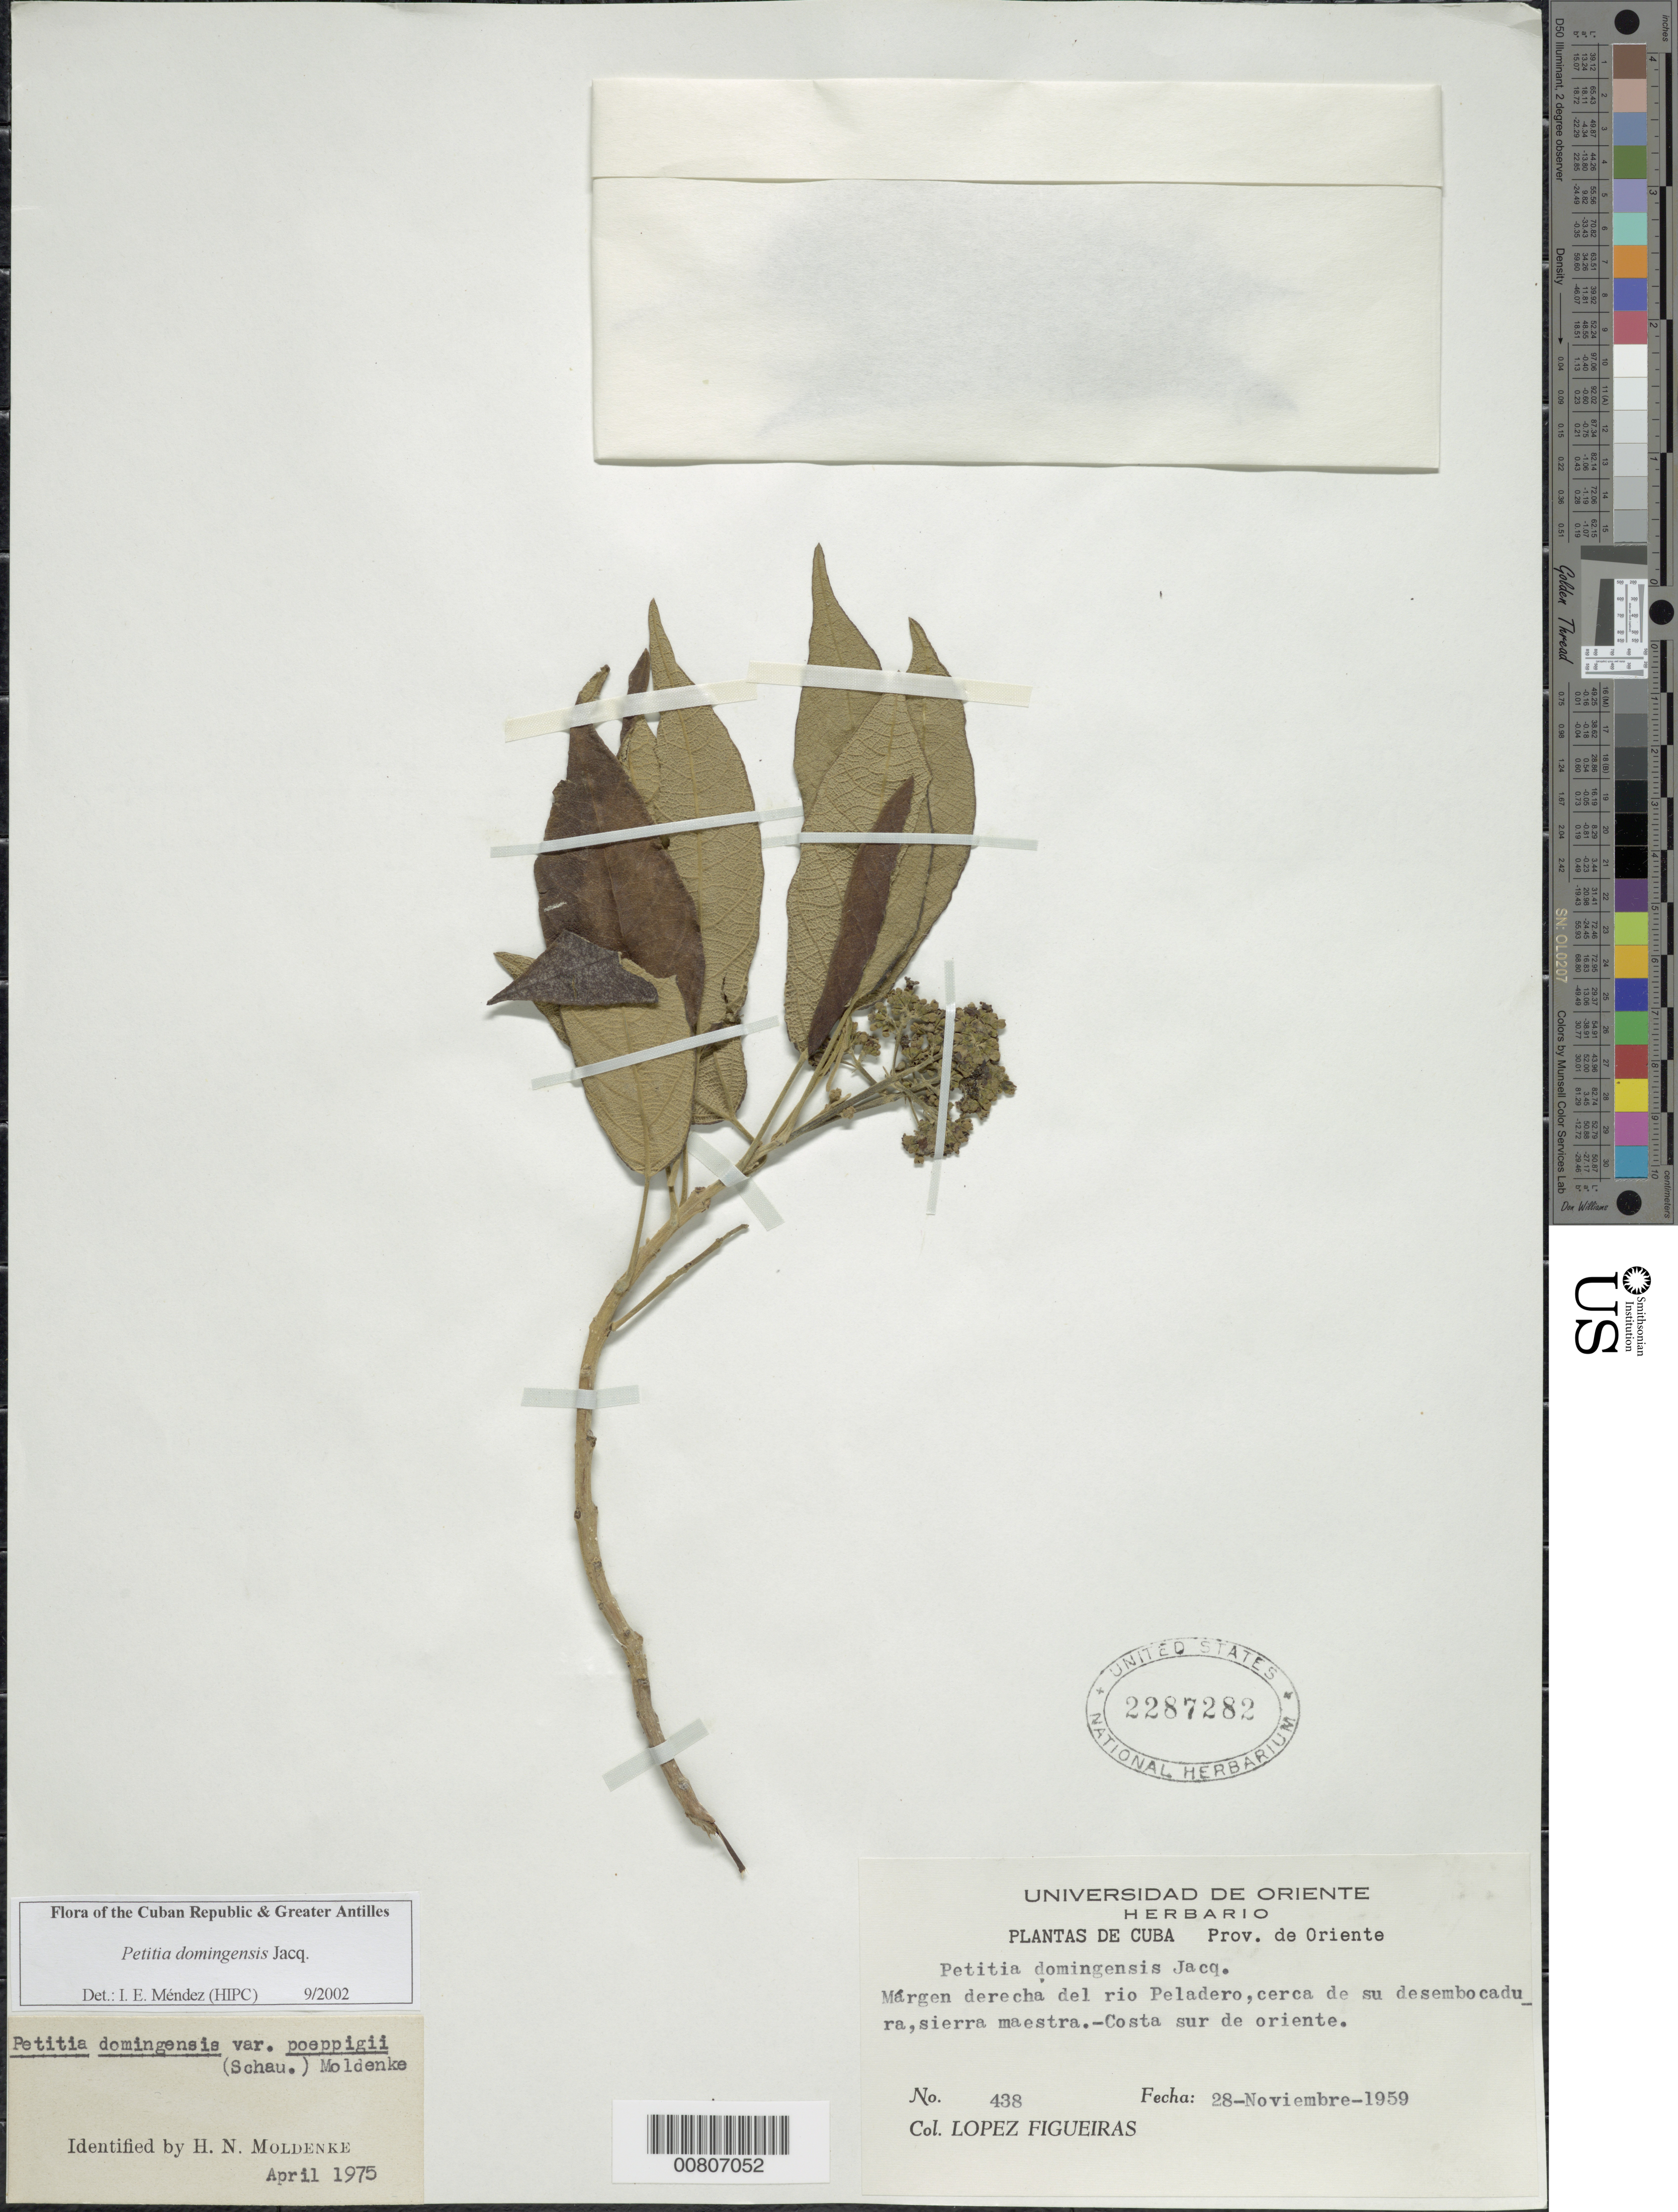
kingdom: Plantae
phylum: Tracheophyta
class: Magnoliopsida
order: Lamiales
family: Lamiaceae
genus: Petitia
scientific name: Petitia domingensis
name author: Jacq.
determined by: Méndez, Isidro E., (HIPC)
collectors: M. López Figueiras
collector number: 438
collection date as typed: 28 Nov 1959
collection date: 1959-11-28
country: Cuba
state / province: Oriente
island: Cuba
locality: Río Peladero, Sierra Maestra; Costa sur de Oriente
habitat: Margen derecha del rio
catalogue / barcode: US 2287282